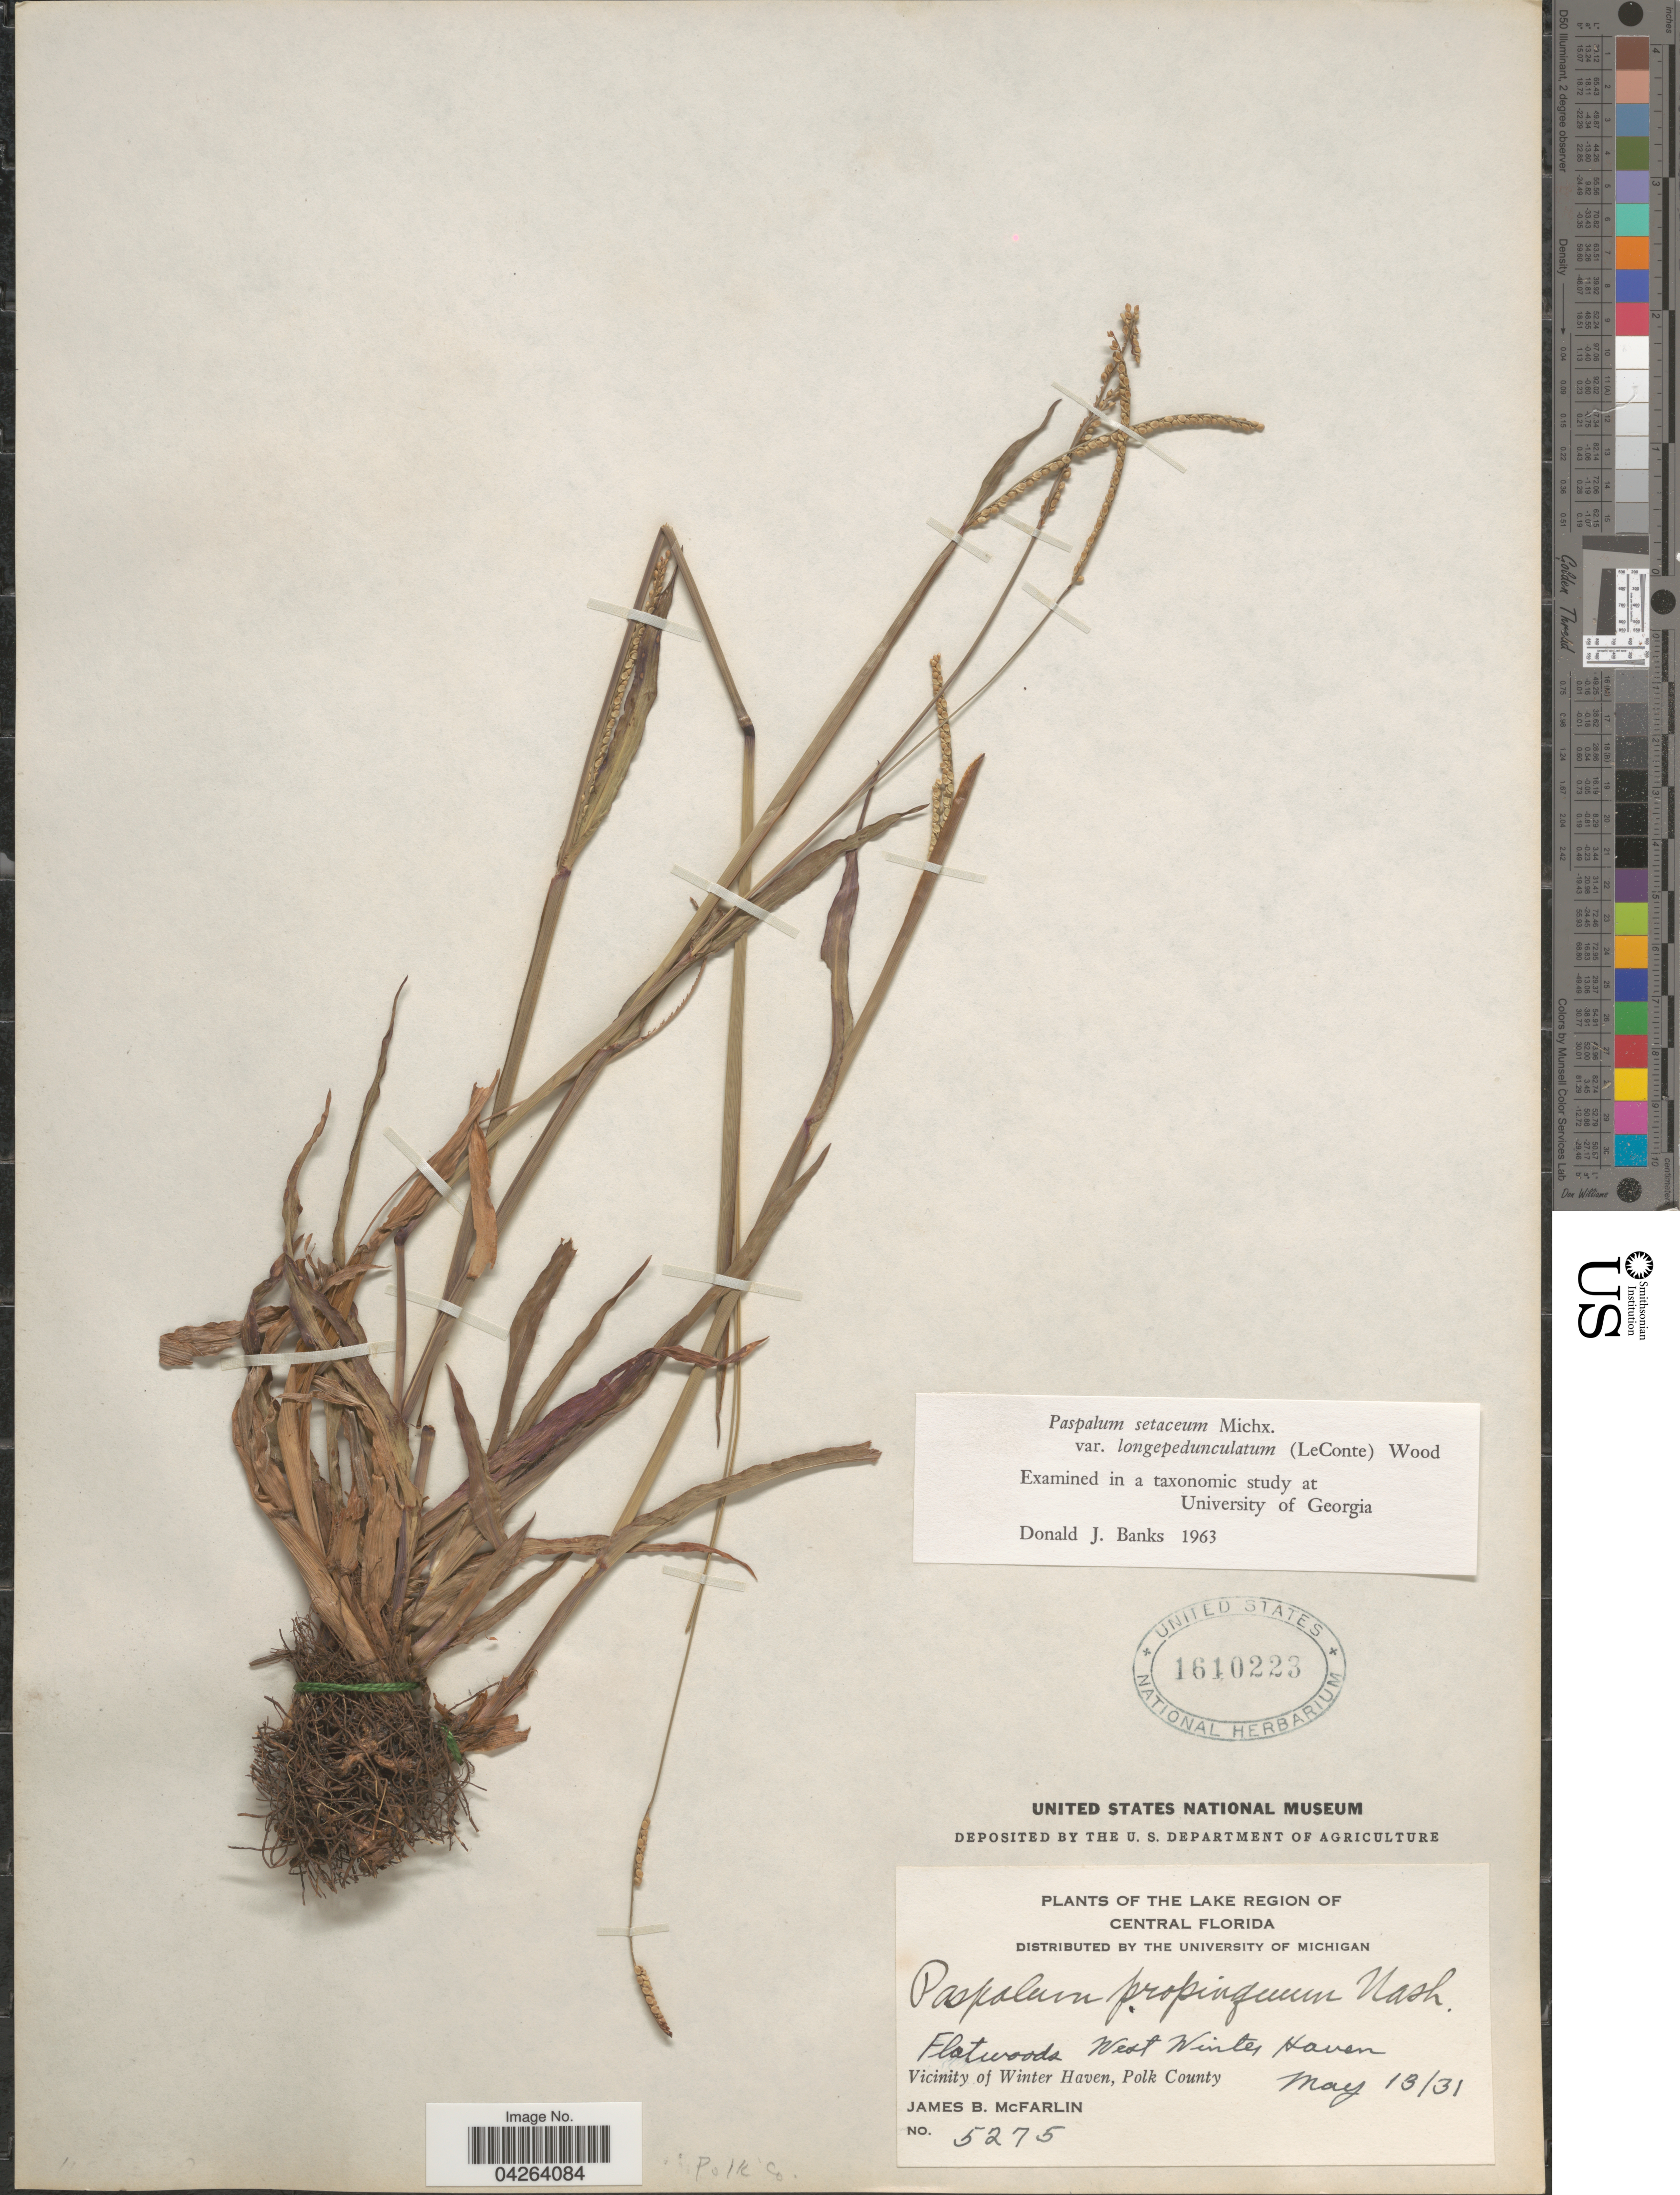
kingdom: Plantae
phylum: Tracheophyta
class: Liliopsida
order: Poales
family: Poaceae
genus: Paspalum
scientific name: Paspalum setaceum var. longipedunculatum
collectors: J. McFarlin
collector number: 5275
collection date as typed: Transcribed d/m/y: 13/5/31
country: United States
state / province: Florida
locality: The Lake Region of Central Florida. Flatwoods. West Winter Haven. Vicinity of Winter Haven, Polk County.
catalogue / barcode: US 1610223